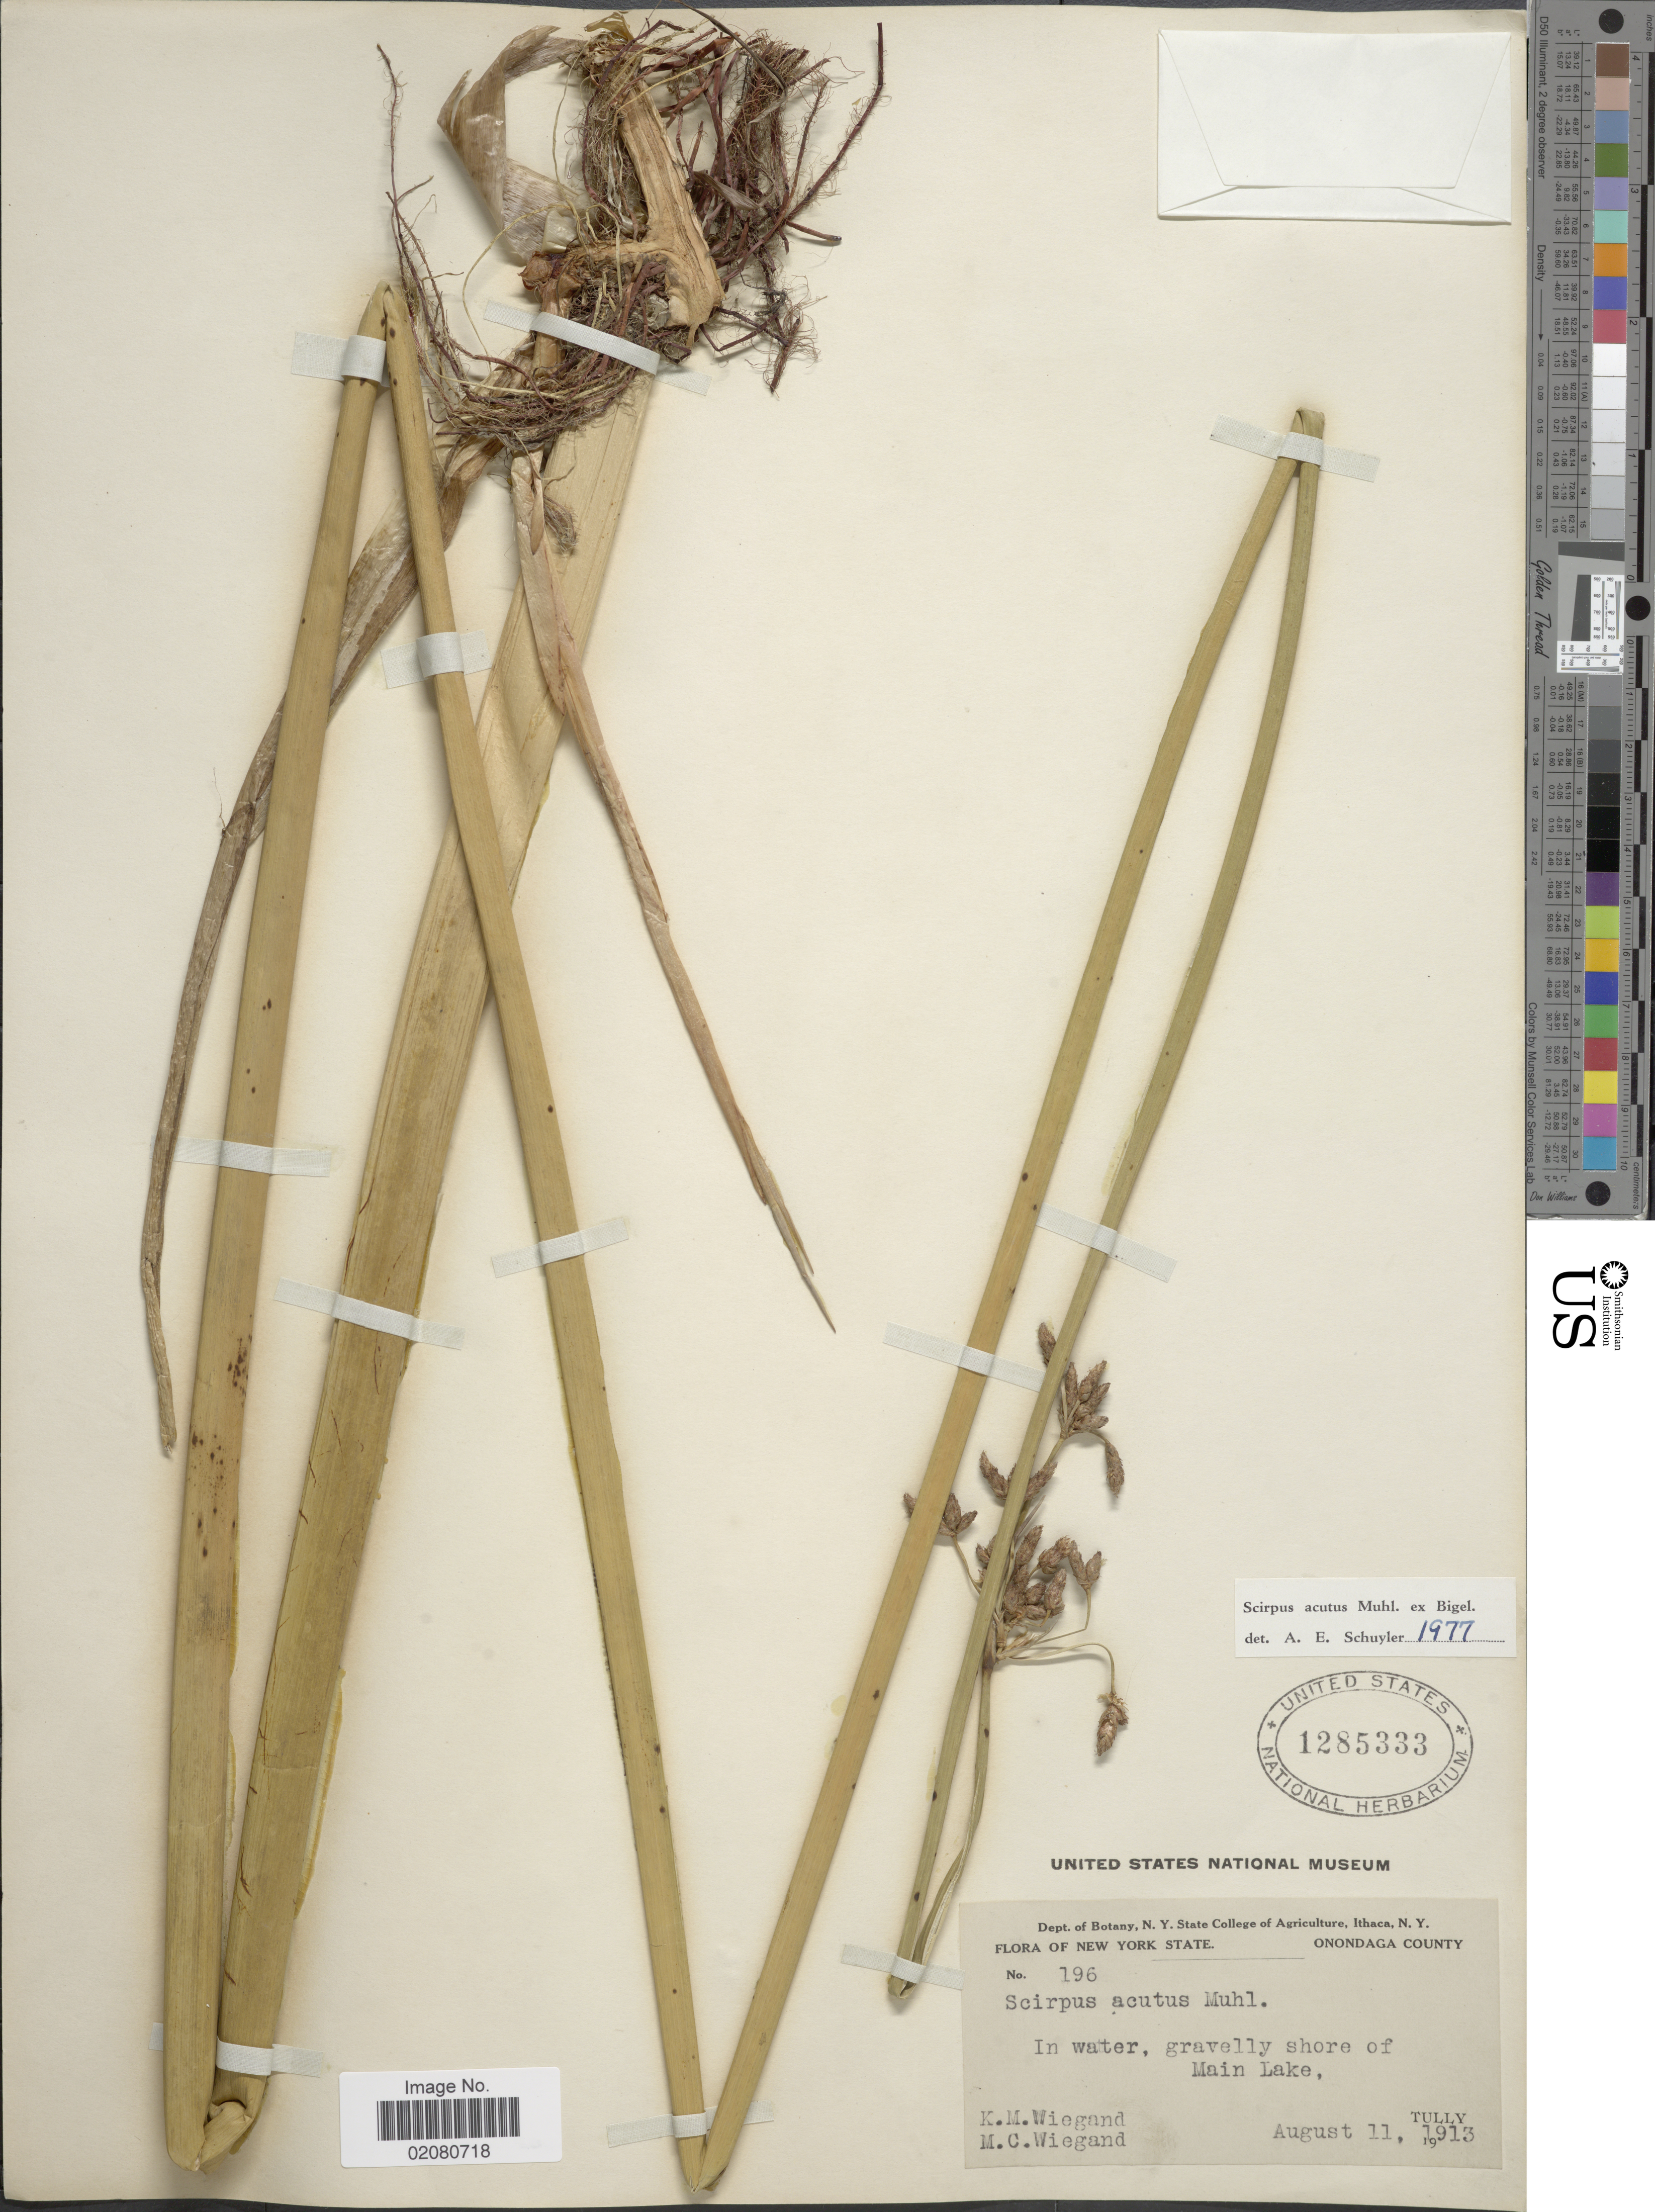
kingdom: Plantae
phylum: Tracheophyta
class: Liliopsida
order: Poales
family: Cyperaceae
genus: Schoenoplectus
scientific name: Schoenoplectus acutus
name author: (Muhl. ex Bigelow) Á. Löve & D. Löve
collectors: K. M. Wiegand & M. Wiegand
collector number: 196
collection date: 1913-08-11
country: United States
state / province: New York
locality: New York State, Onondaga County. In water, gravelly shore of main Lake. Tully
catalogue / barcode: US 1285333